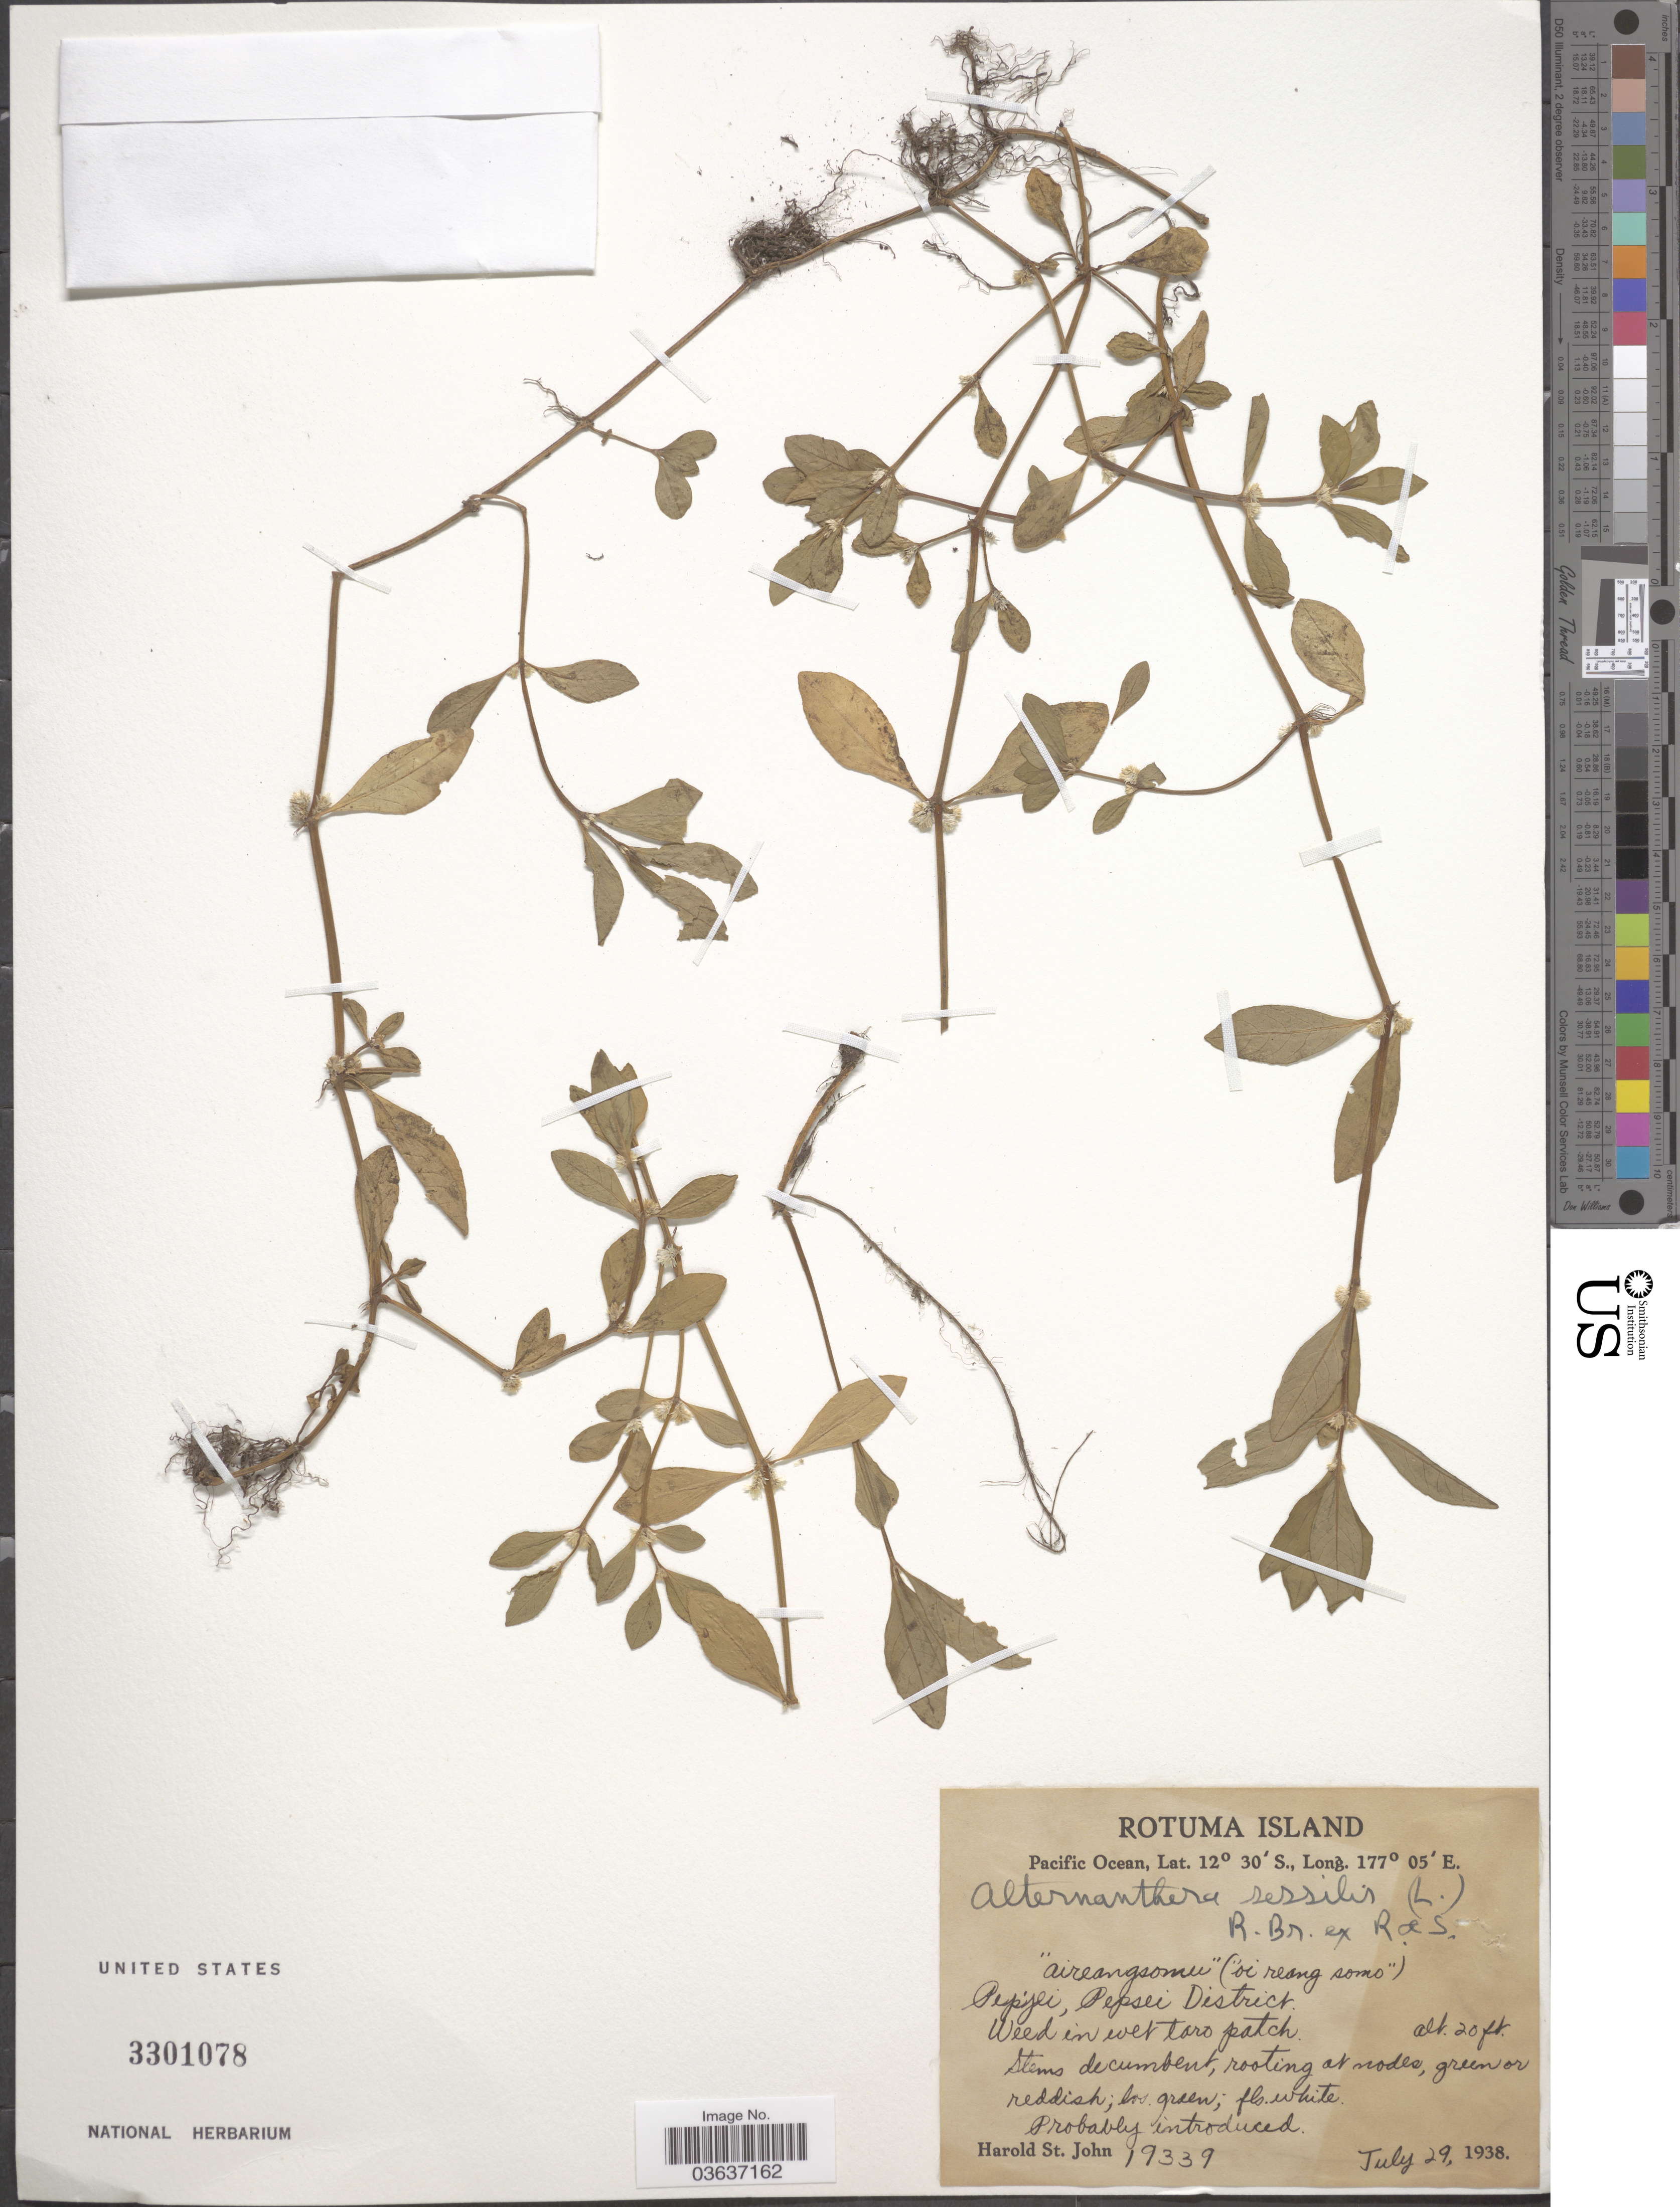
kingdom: Plantae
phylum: Tracheophyta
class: Magnoliopsida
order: Caryophyllales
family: Amaranthaceae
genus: Alternanthera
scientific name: Alternanthera sessilis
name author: (L.) DC.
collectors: H. St. John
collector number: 19339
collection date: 1938-07-29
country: Fiji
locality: Rotuma Island. Pepijei [interpreted], Pepsei District.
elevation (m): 6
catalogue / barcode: US 3301078